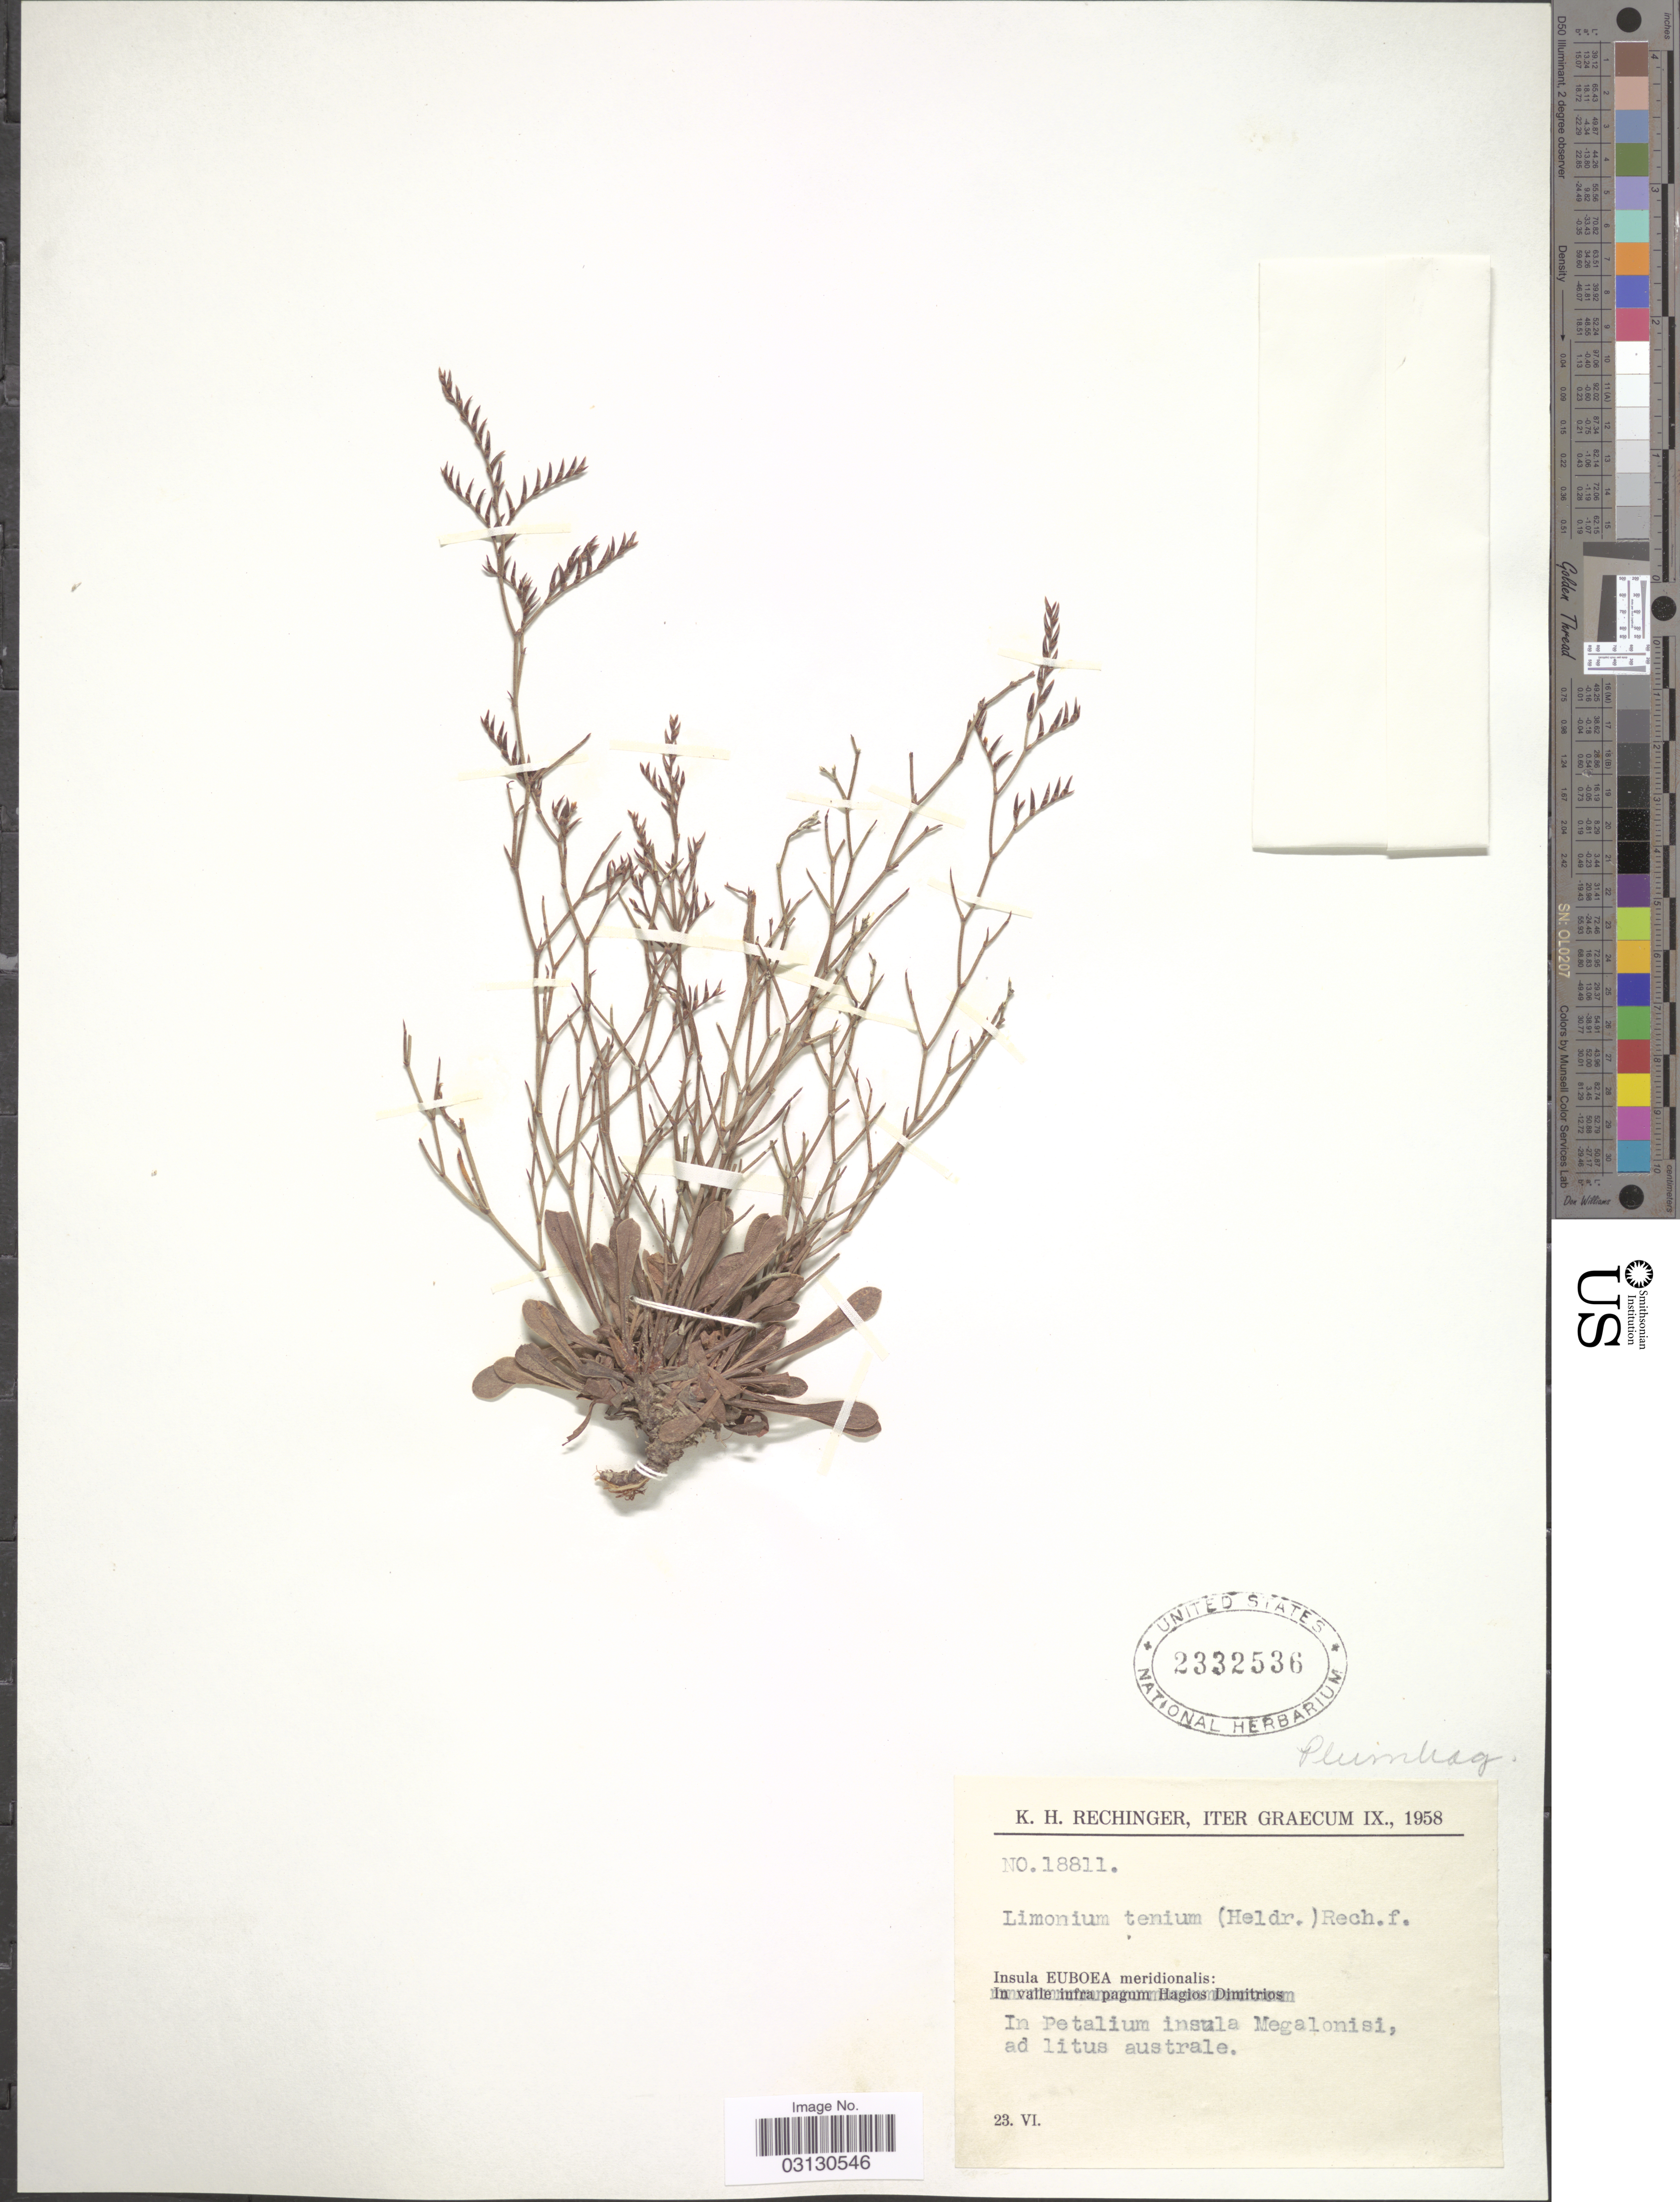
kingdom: Plantae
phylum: Tracheophyta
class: Magnoliopsida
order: Caryophyllales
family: Plumbaginaceae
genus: Limonium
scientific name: Limonium tenium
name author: (Heldr.) Rech. f.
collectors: K. H. Rechinger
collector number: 18811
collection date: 1958-06-23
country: Greece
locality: Insula EUBOEA meridionalis: In Petalium insula Megalonisi, ad litus australe.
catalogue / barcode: US 2332536